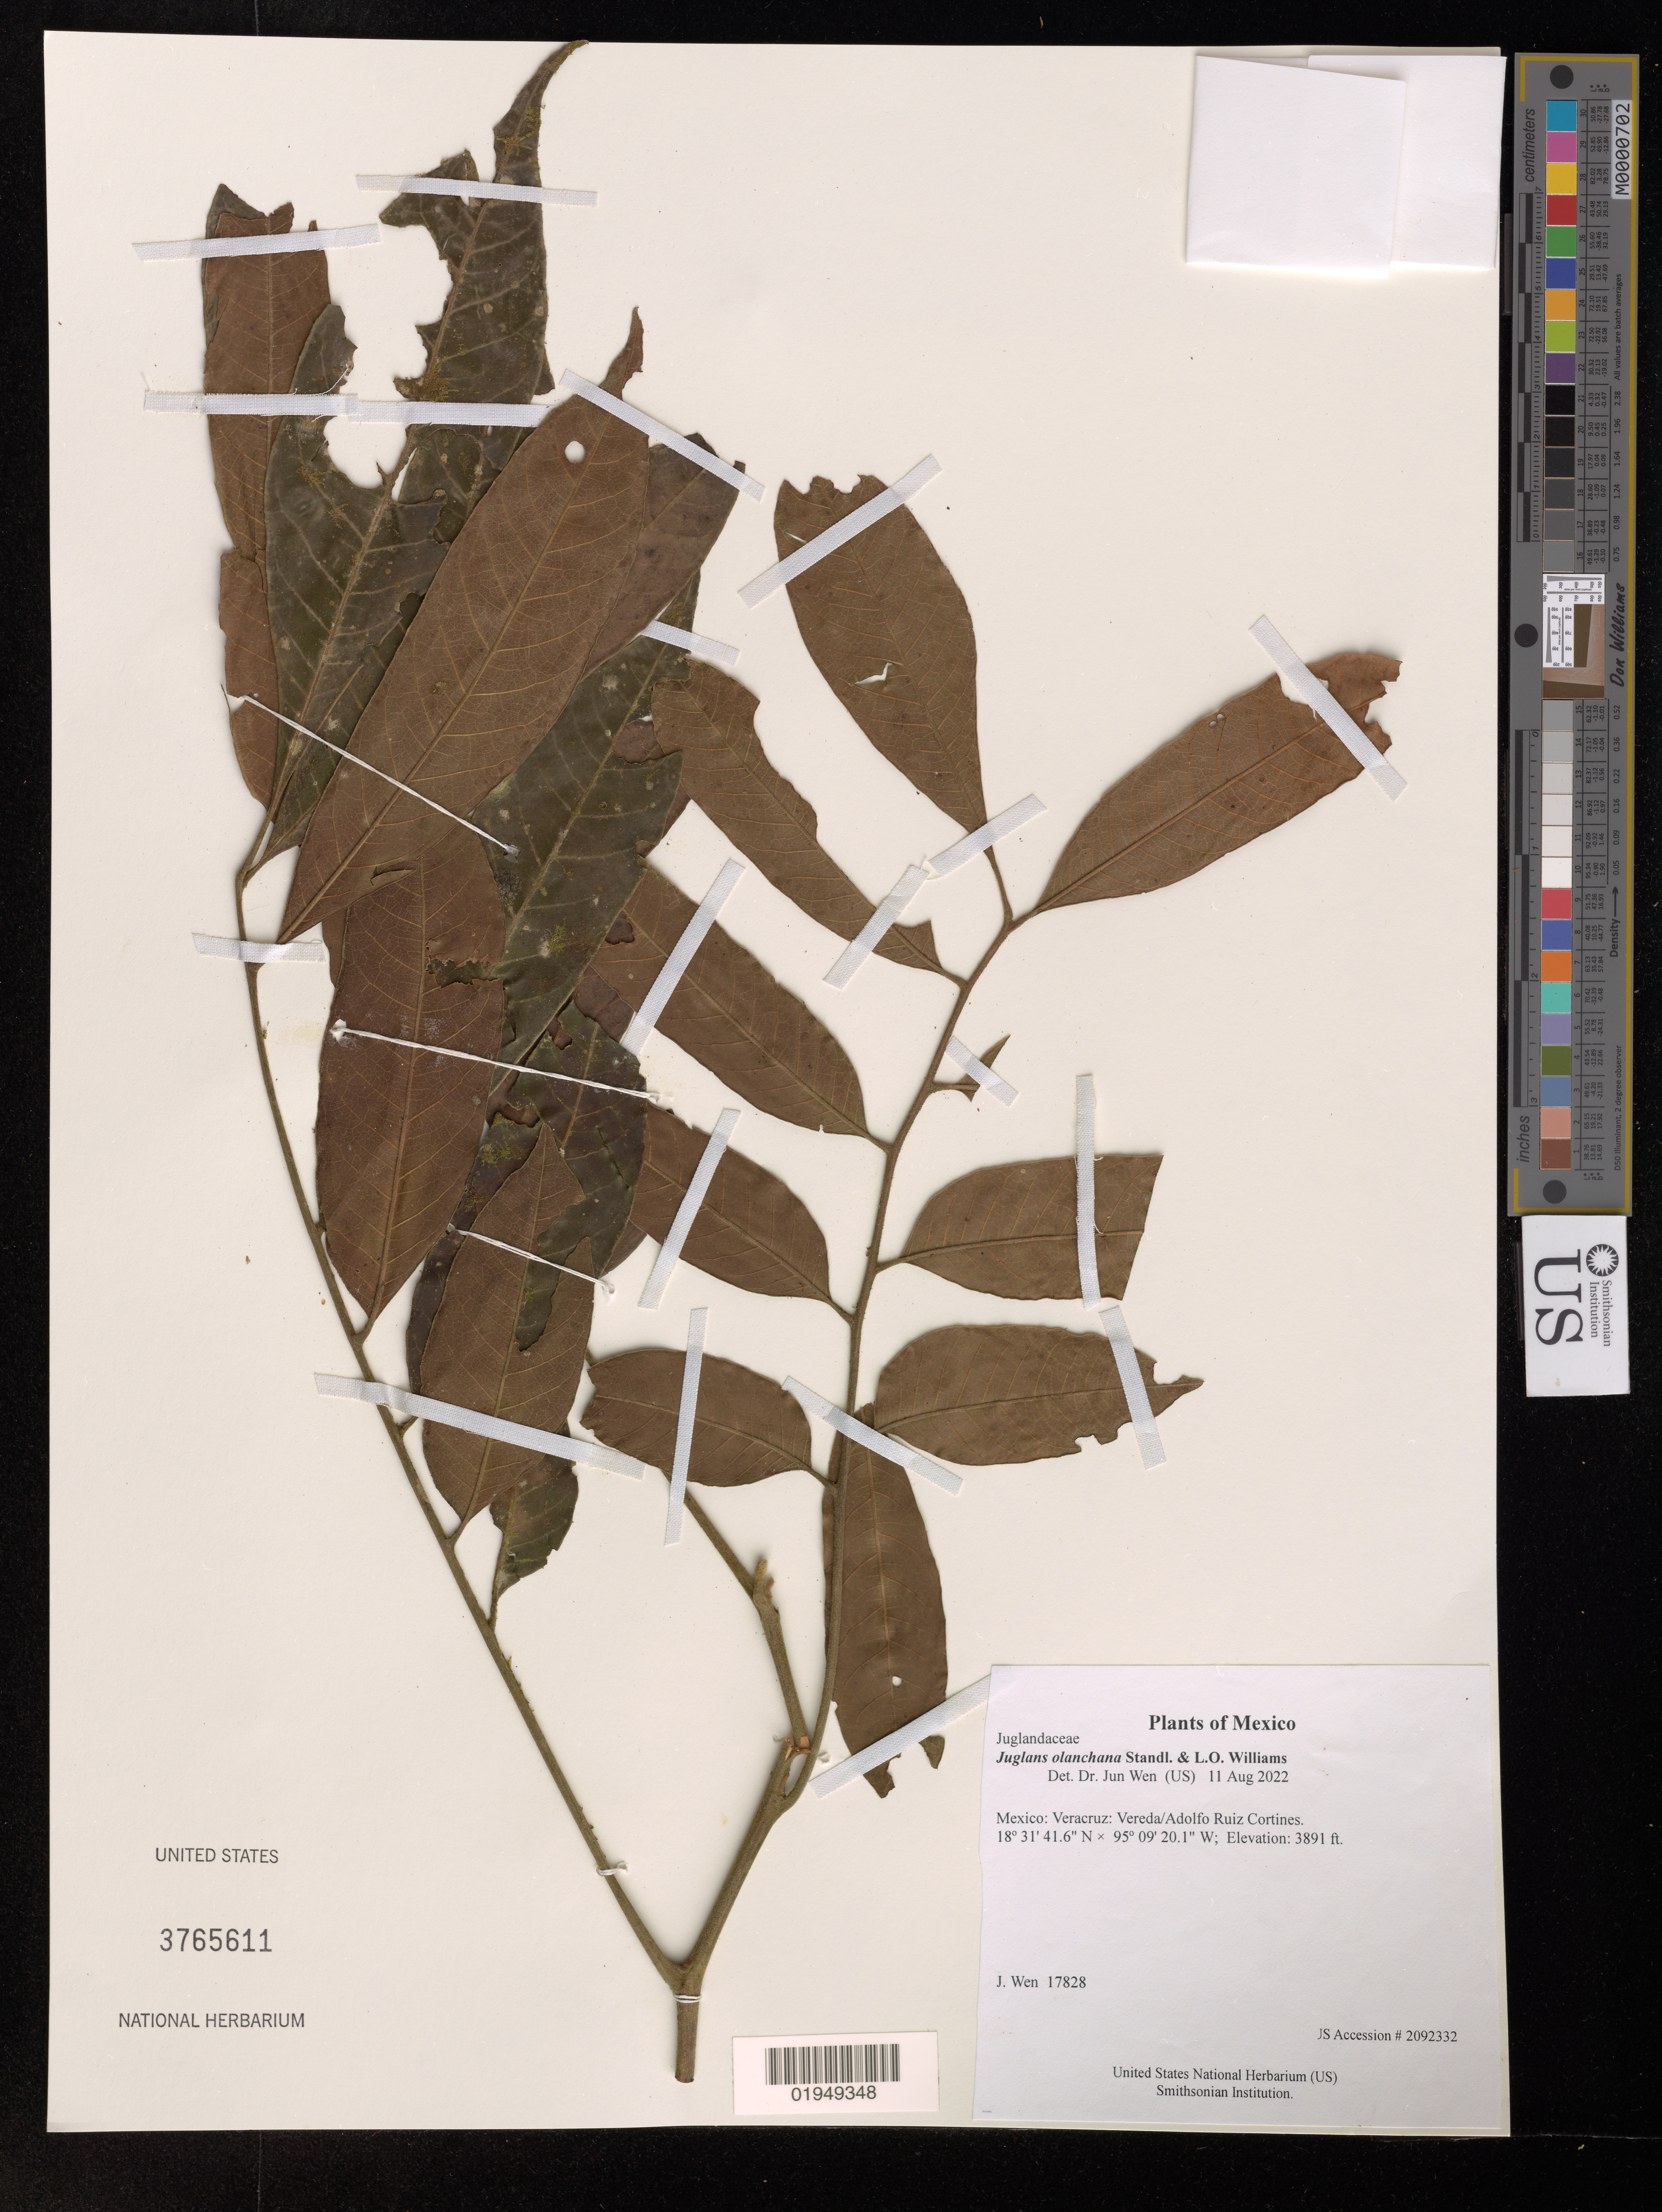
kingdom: Plantae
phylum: Tracheophyta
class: Magnoliopsida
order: Fagales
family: Juglandaceae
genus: Juglans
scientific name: Juglans olanchana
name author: Standl. & L.O. Williams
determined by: Wen, Jun, (BOT), Smithsonian Institution - National Museum of Natural History (UNITED STATES)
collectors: J. Wen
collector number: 17828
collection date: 2022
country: Mexico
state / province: Veracruz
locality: Vereda/Adolfo Ruiz Cortines.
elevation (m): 1186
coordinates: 18 31.694 N, 95 09.335 W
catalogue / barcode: US 3765611